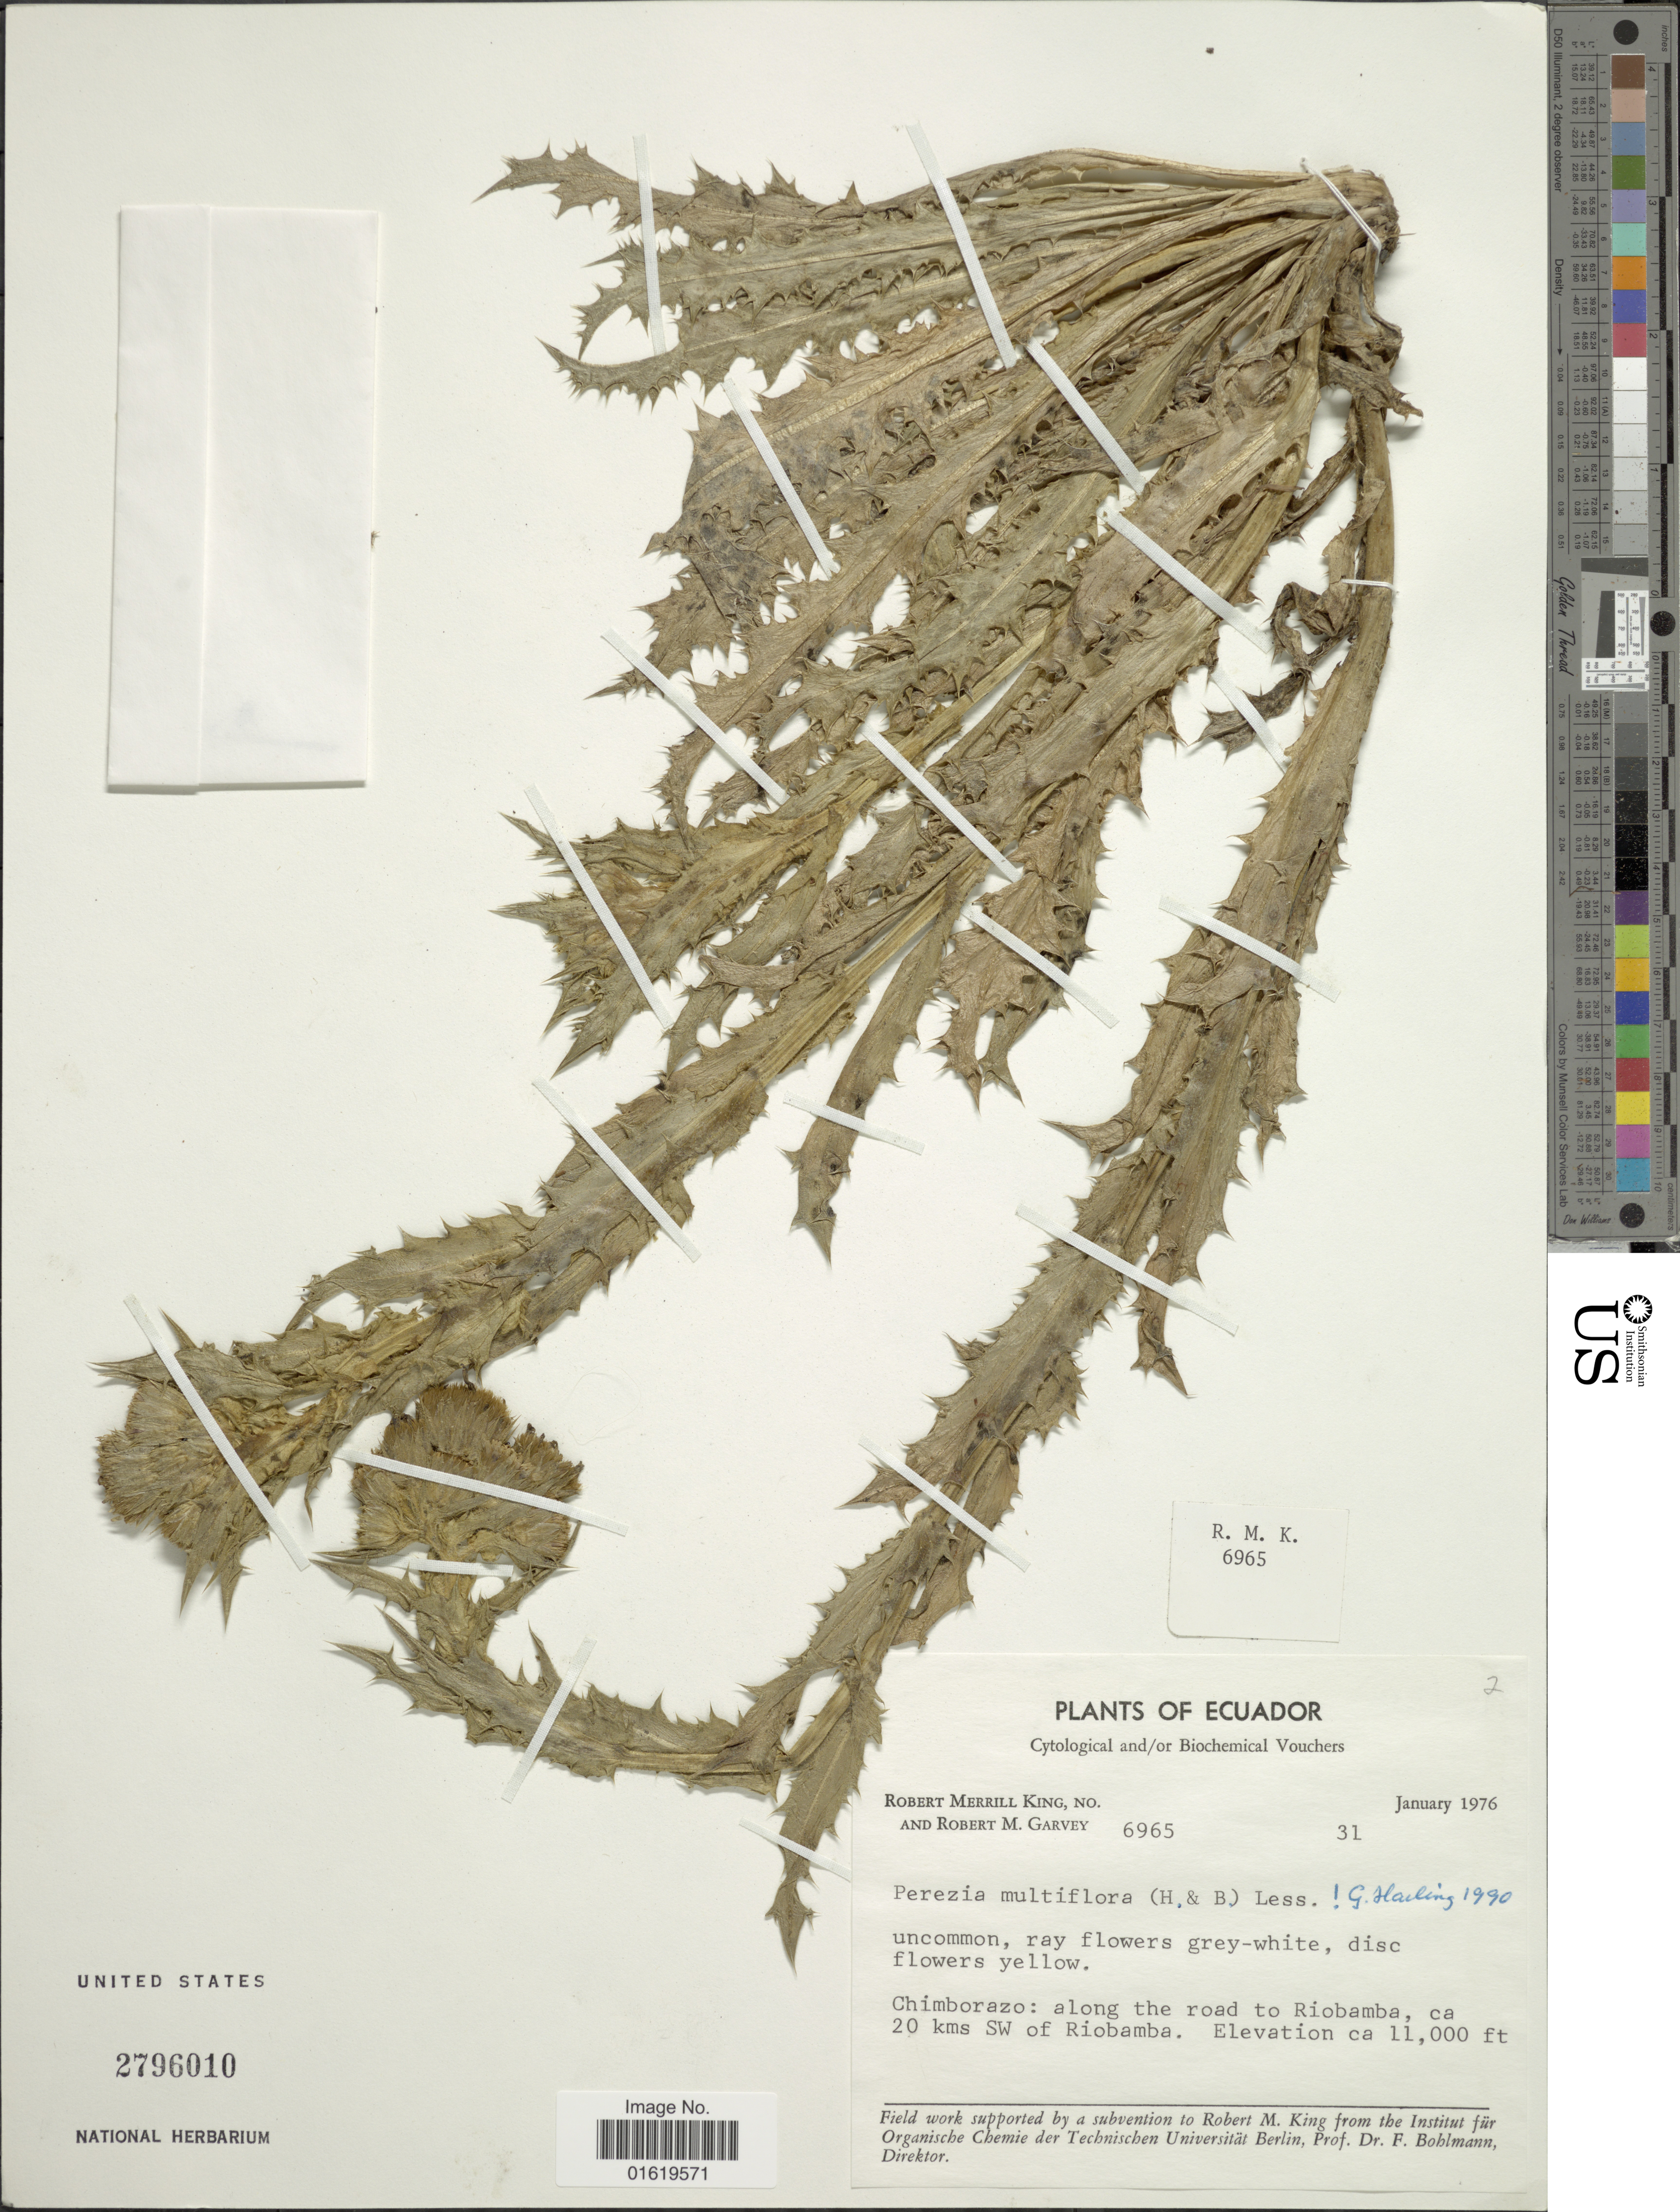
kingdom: Plantae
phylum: Tracheophyta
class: Magnoliopsida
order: Asterales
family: Asteraceae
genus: Perezia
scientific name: Perezia multiflora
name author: Less.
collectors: R. M. King & R. Garvey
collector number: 6965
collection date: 1976-01-31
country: Ecuador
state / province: Chimborazo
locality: Chimborazo: along the road to Riobamba, ca. 20 kms SW of Riobamba.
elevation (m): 3353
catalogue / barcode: US 2796010